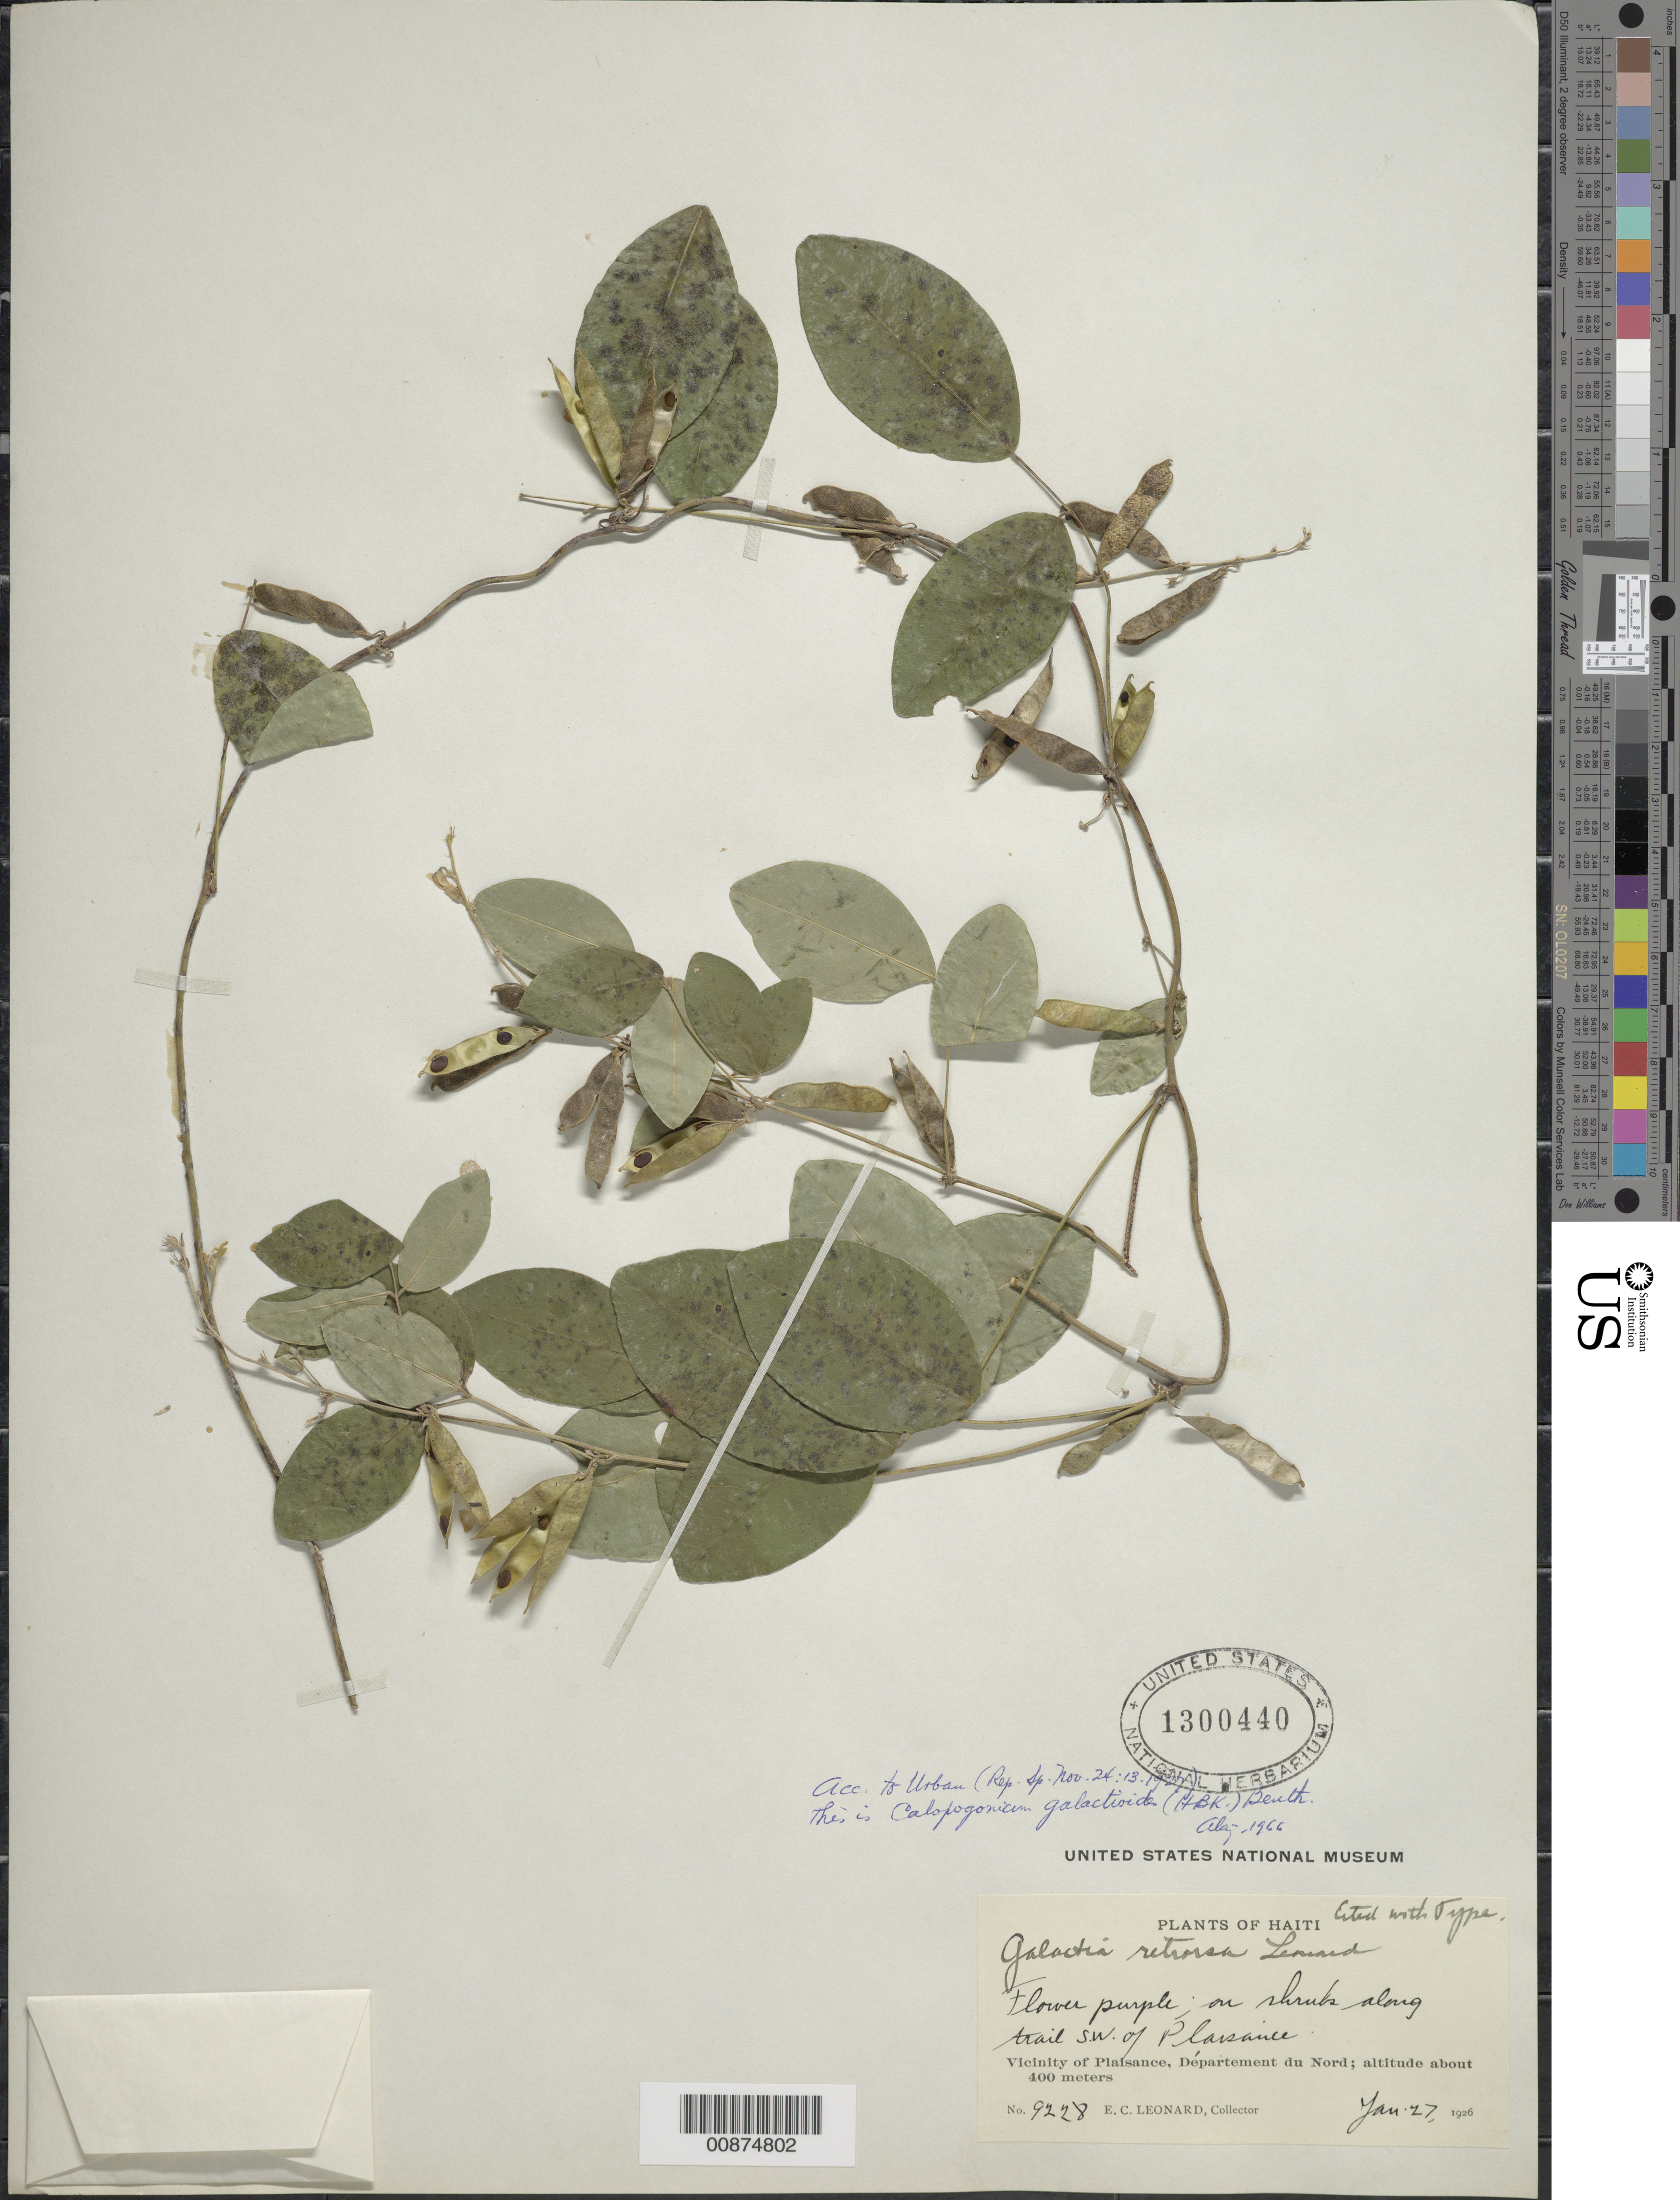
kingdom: Plantae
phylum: Tracheophyta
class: Magnoliopsida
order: Fabales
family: Fabaceae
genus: Calopogonium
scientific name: Calopogonium galactioides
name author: (Kunth) Hemsl.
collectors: E. C. Leonard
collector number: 9228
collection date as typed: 27 Jan 1926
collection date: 1926-01-27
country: Haiti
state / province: Nord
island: Hispaniola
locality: Trail SW of Plaisance.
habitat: On shrubs along trail.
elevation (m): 400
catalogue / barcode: US 1300440